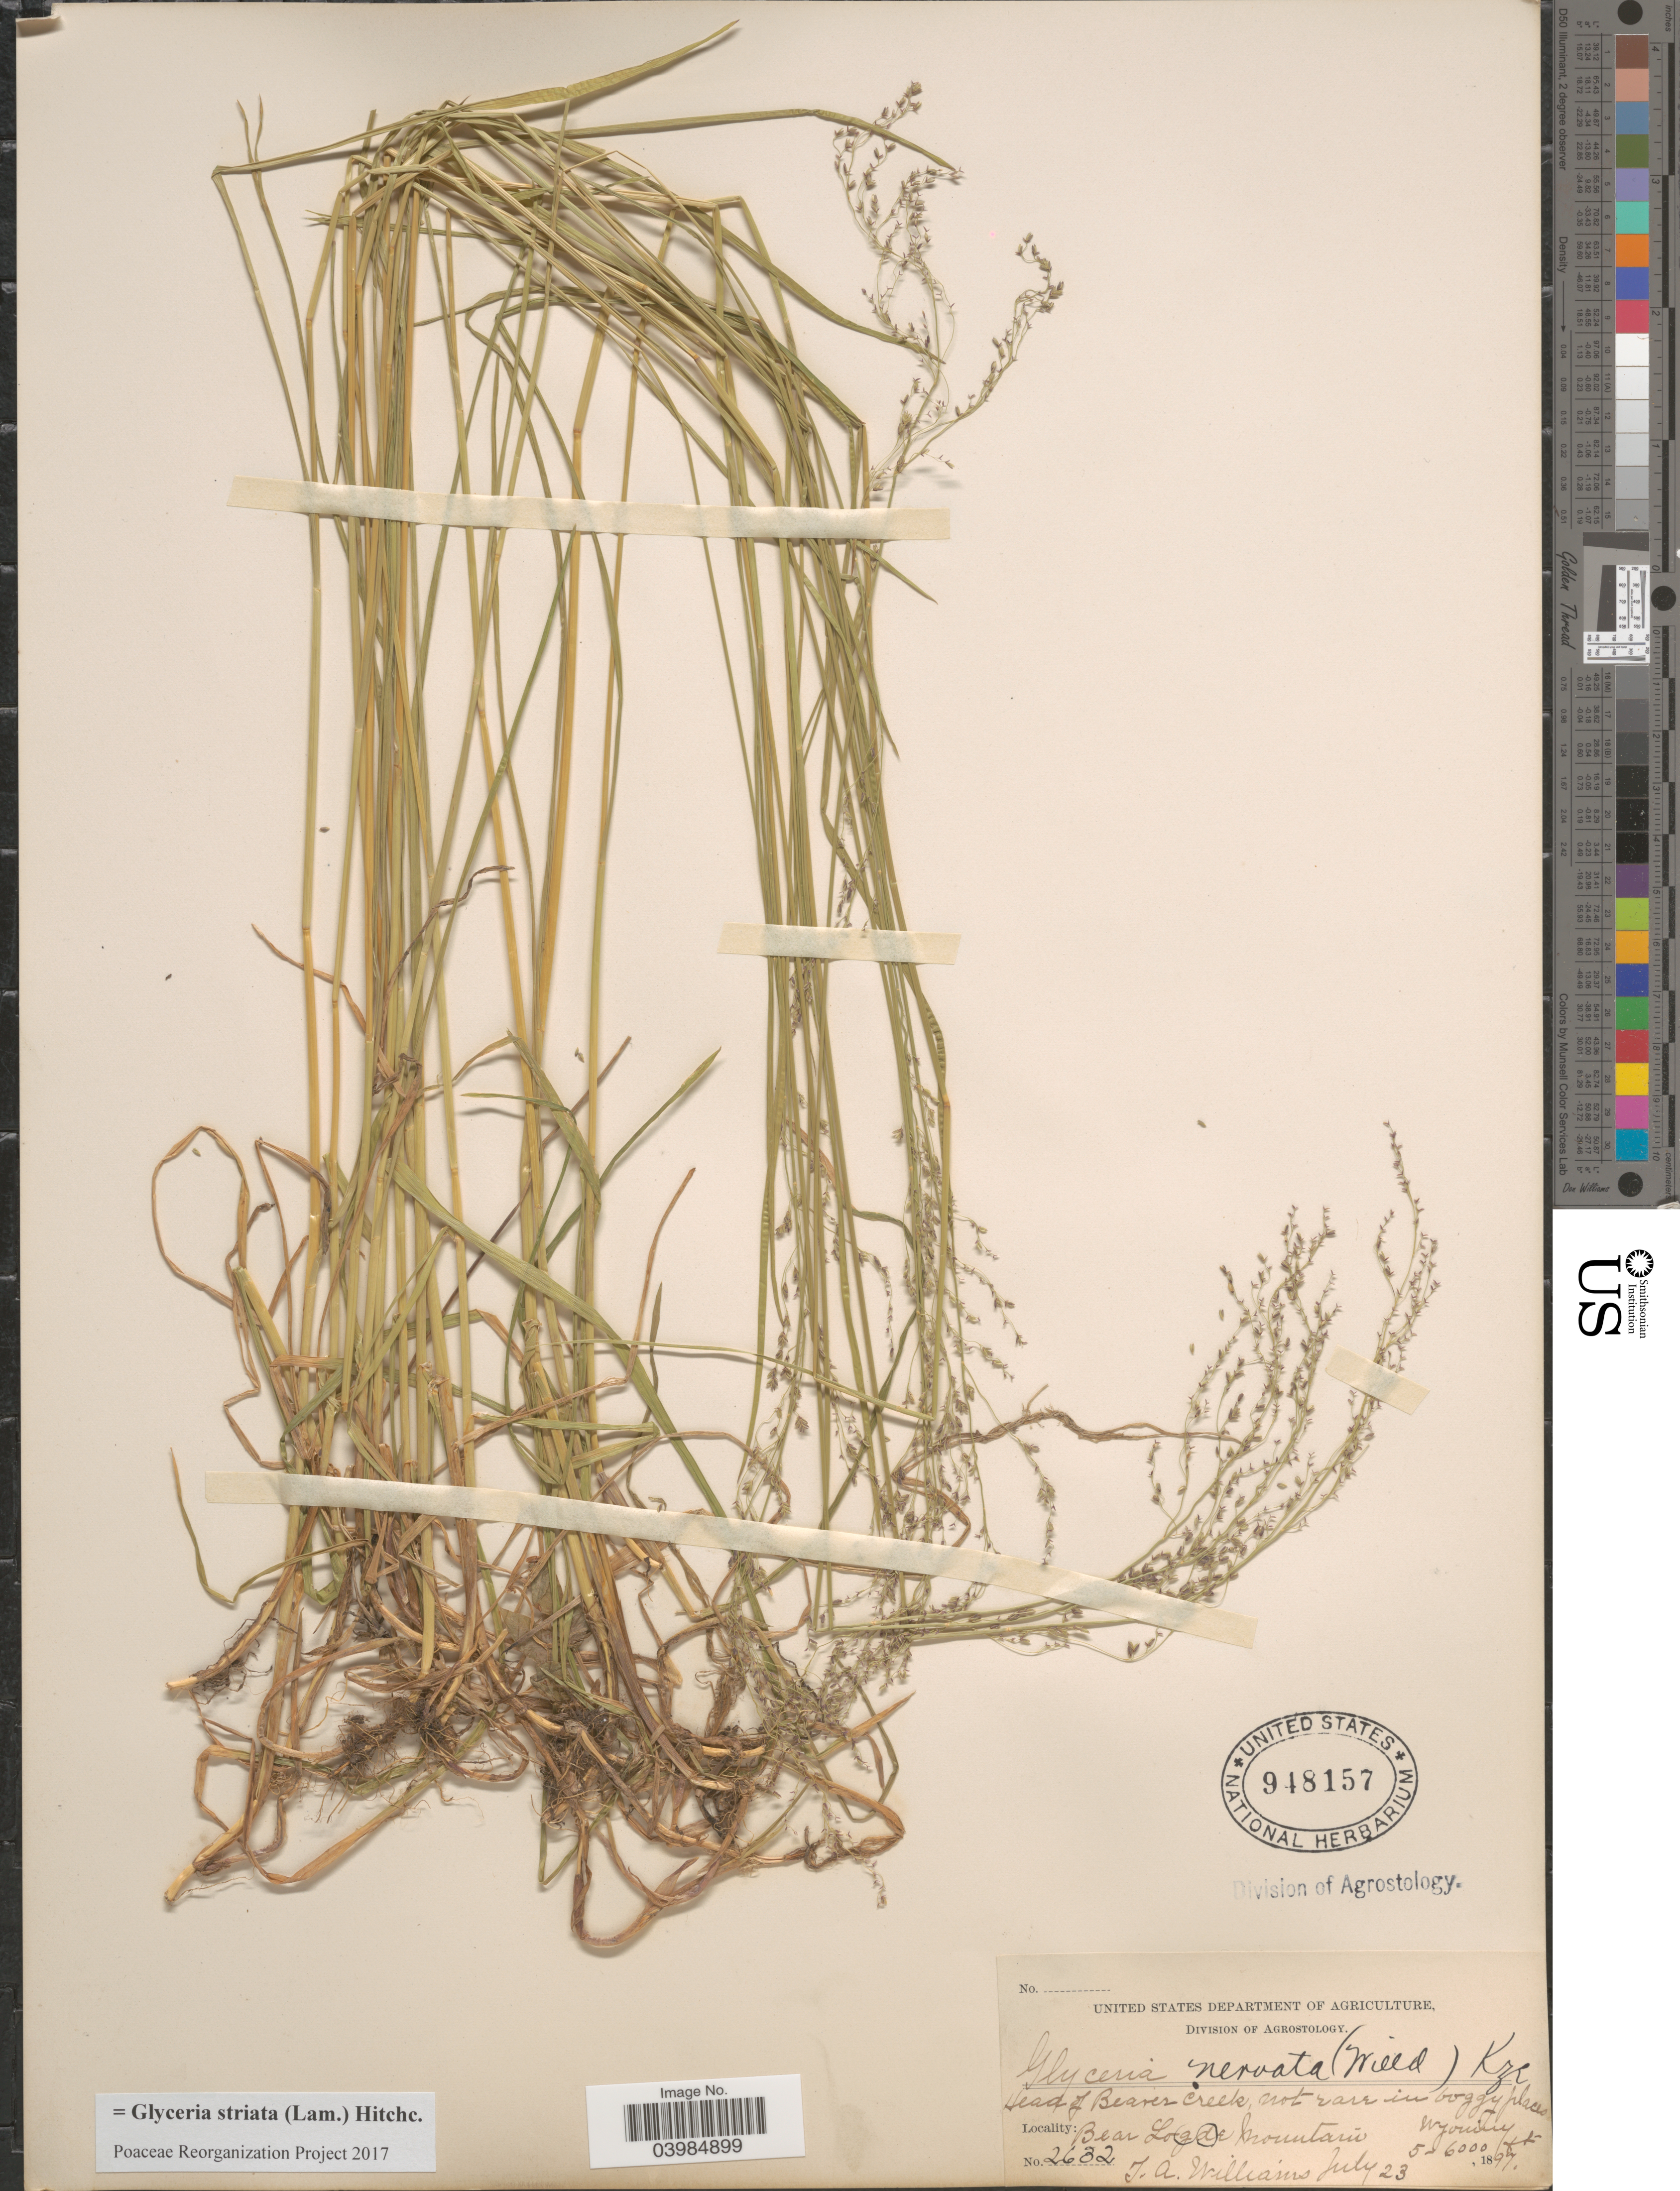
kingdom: Plantae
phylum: Tracheophyta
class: Liliopsida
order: Poales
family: Poaceae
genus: Glyceria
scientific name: Glyceria striata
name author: (Lam.) Hitchc.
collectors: T. A. Williams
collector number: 2632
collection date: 1897-07-23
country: United States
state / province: Wyoming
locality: Head of Beaver Creek. Bear Lodge Mountain.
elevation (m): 1524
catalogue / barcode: US 948157